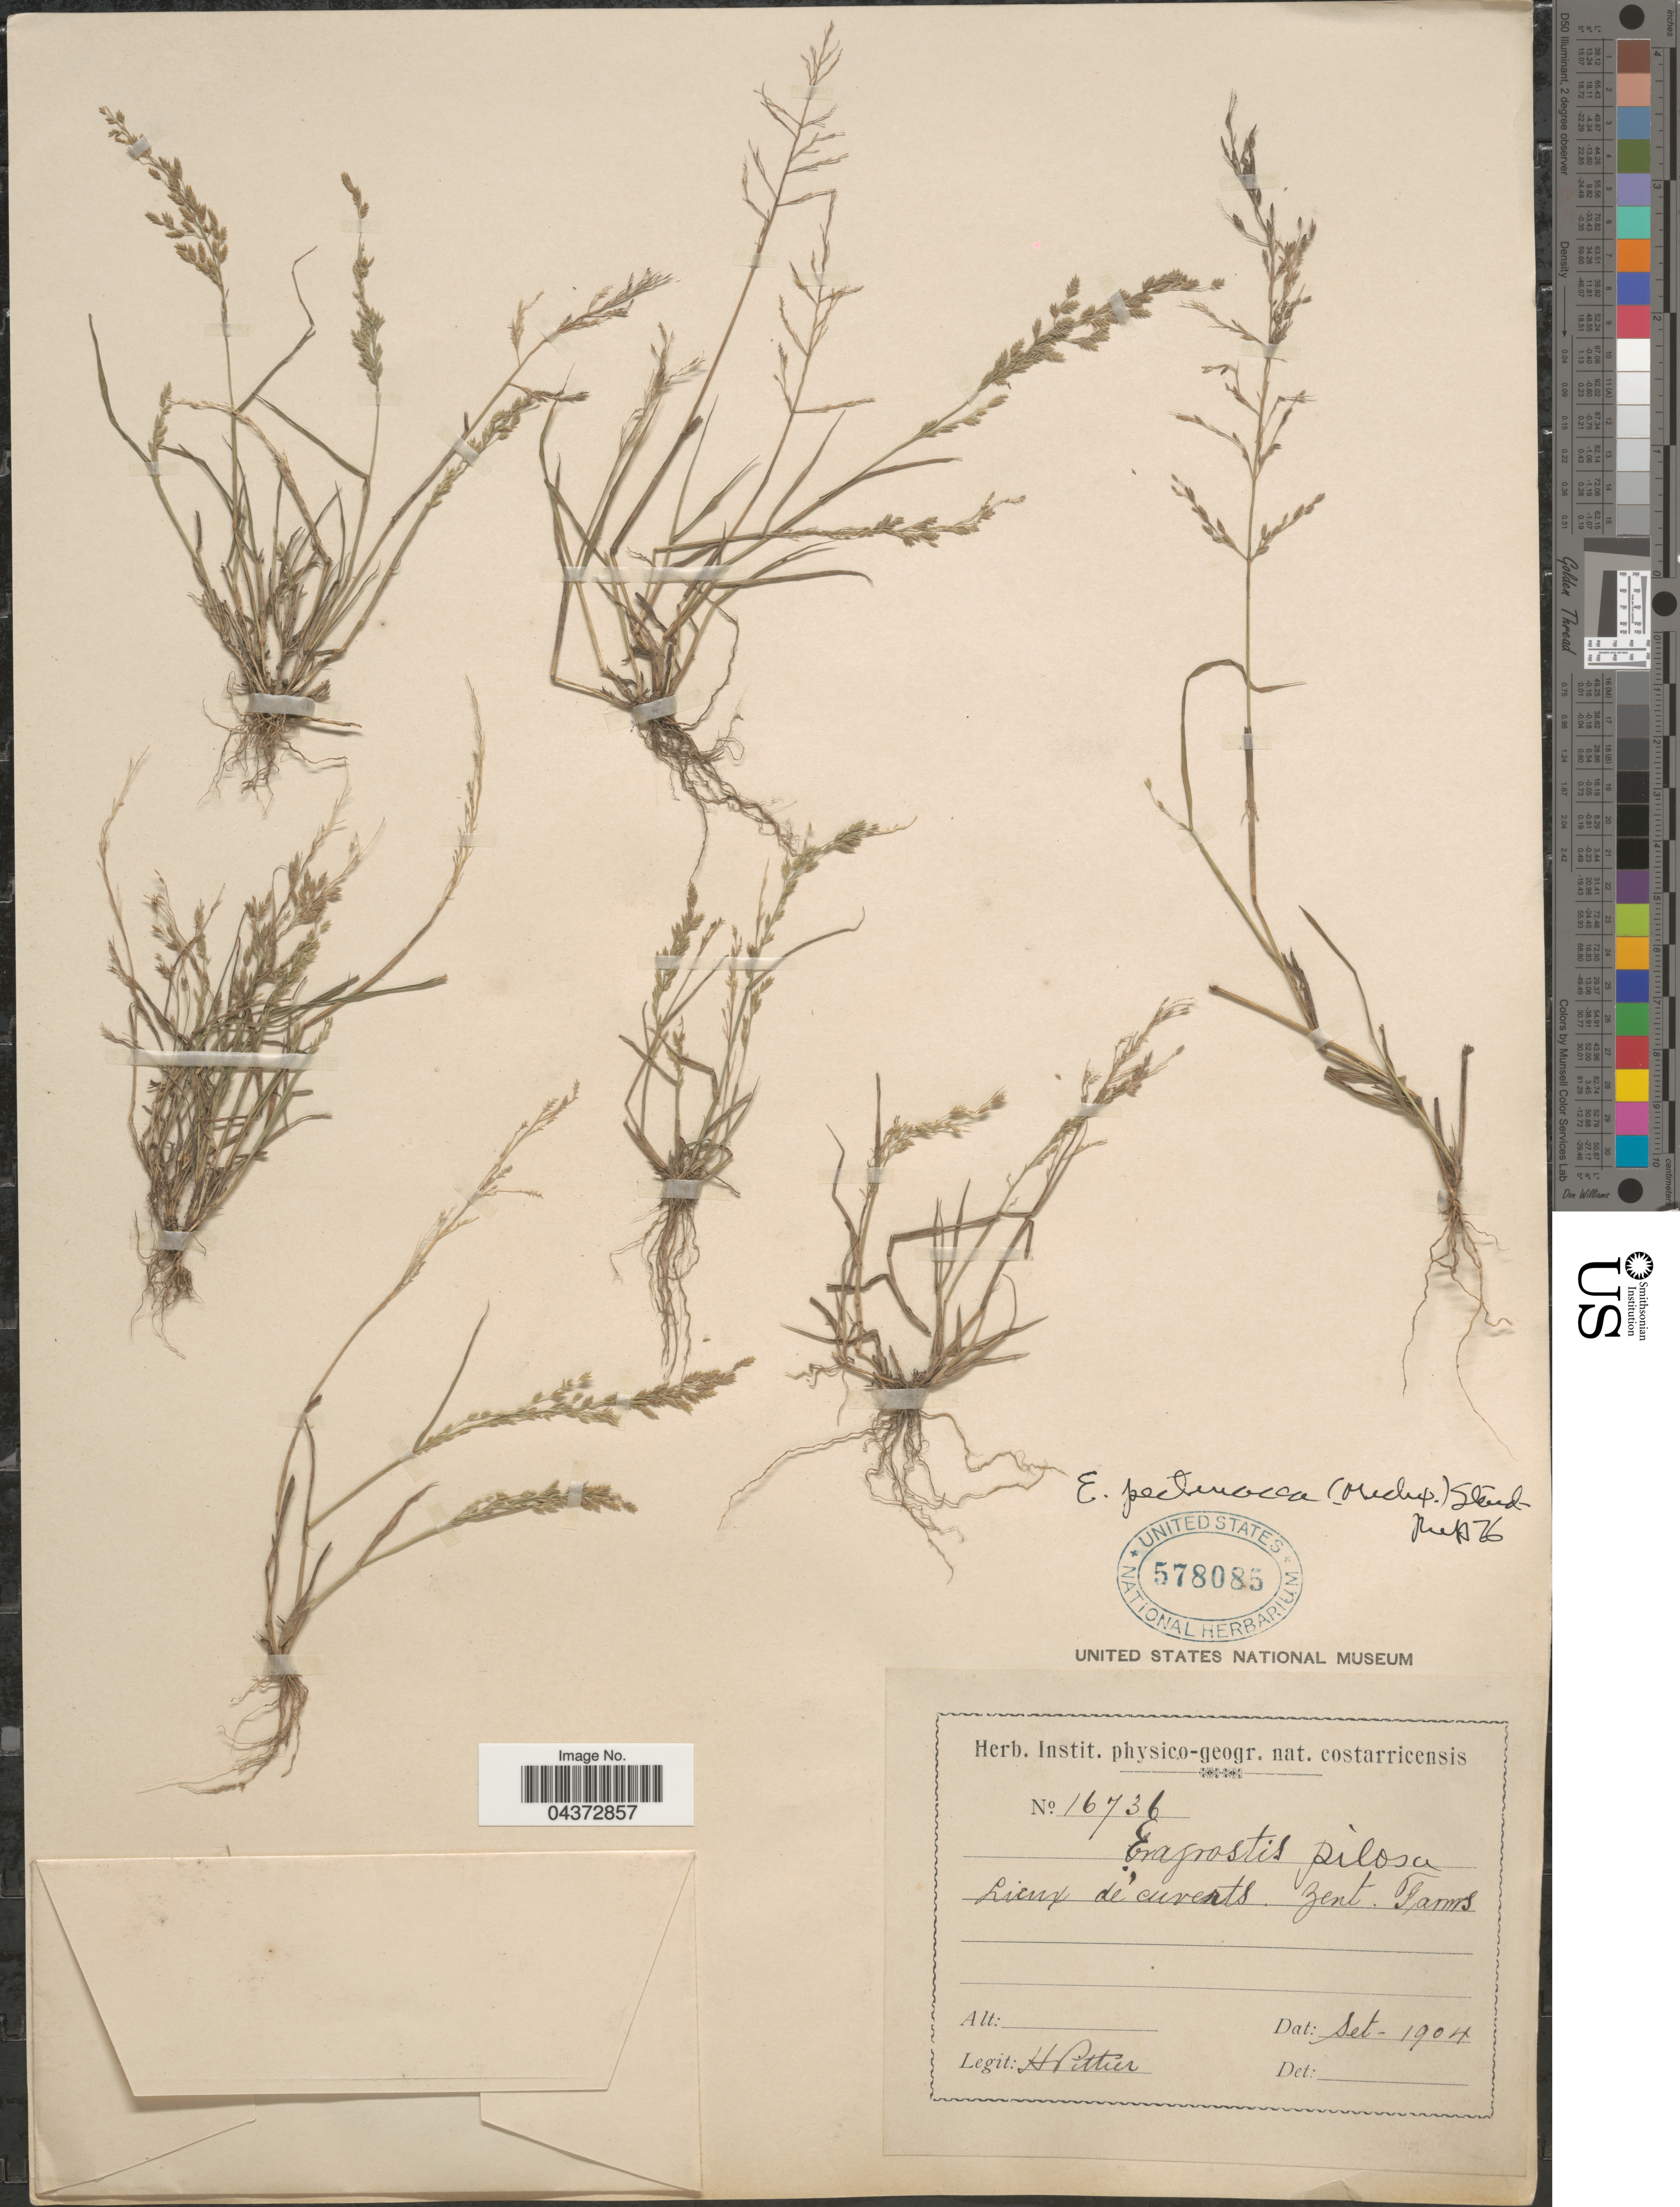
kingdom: Plantae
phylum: Tracheophyta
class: Liliopsida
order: Poales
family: Poaceae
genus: Eragrostis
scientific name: Eragrostis pectinacea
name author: (Michx.) Nees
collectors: H. F. Pittier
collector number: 16736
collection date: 1904-09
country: Costa Rica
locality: Lieux de cuverts. Zent. Farms.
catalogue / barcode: US 578085